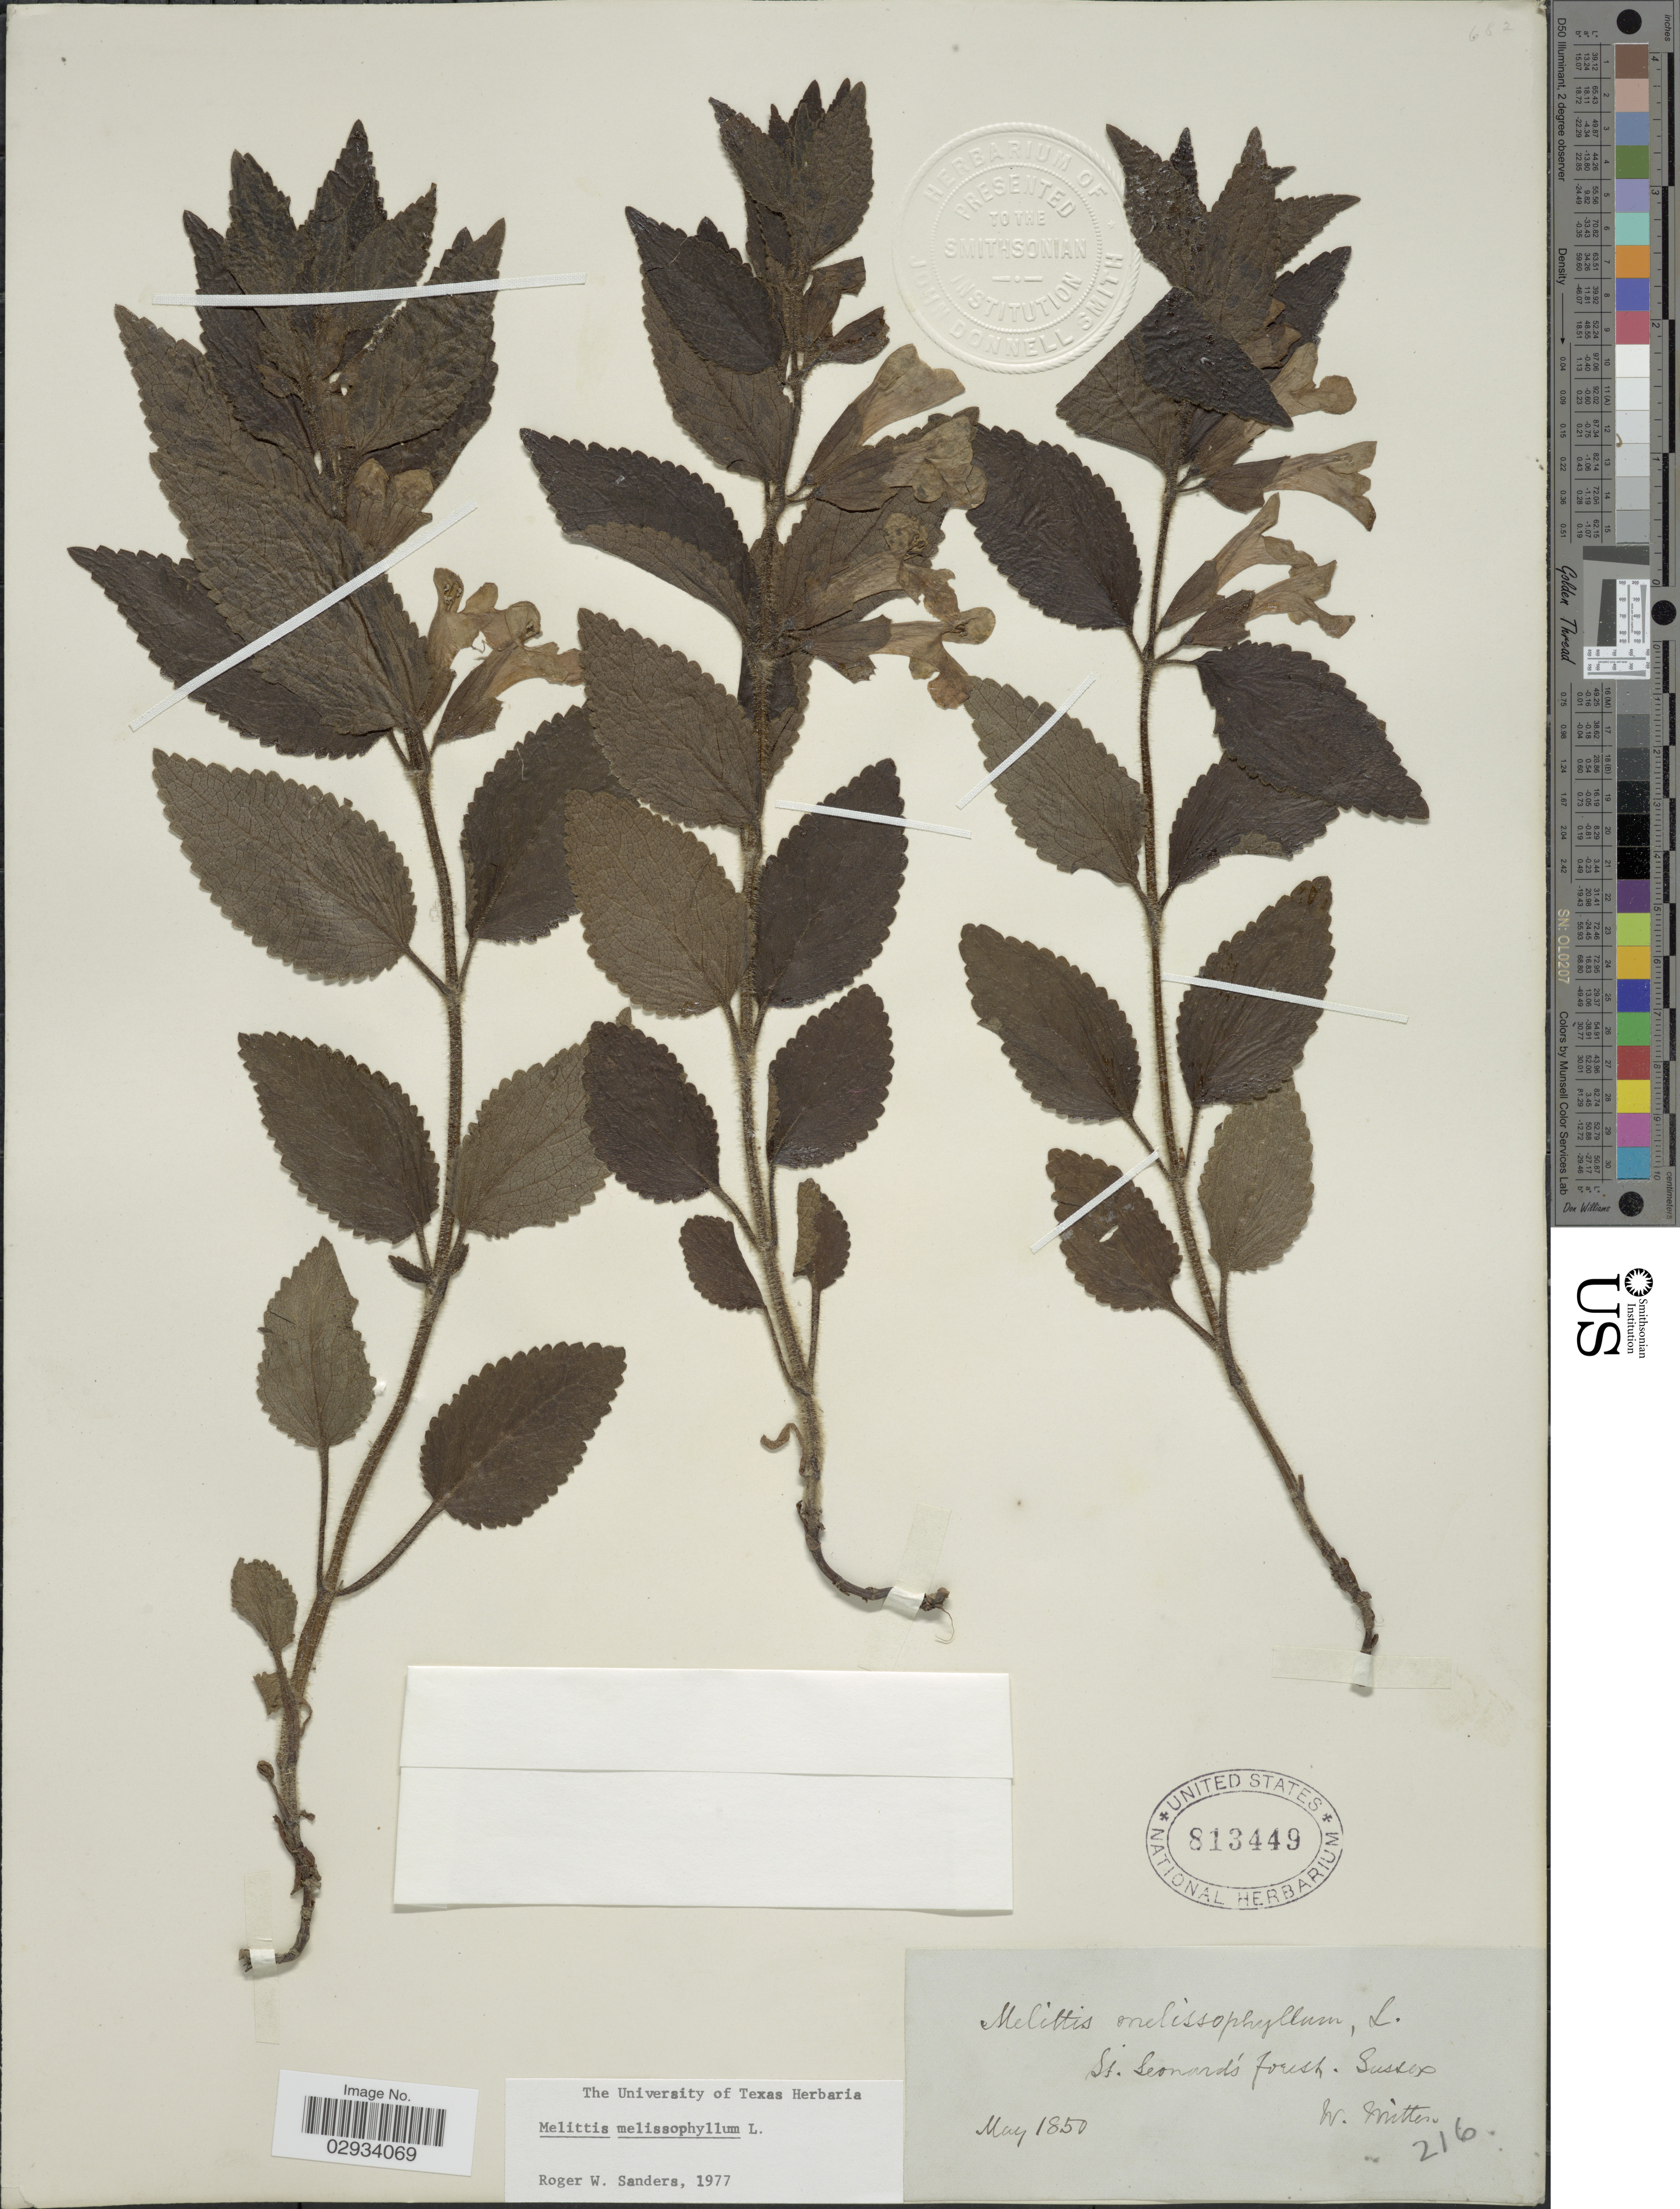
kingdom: Plantae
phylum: Tracheophyta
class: Magnoliopsida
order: Lamiales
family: Lamiaceae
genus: Melittis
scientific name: Melittis melissophyllum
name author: L.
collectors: W. Mitten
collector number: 216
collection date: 1850-05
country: United Kingdom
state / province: England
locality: St. Leonard's Forest. Sussex.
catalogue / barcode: US 813449